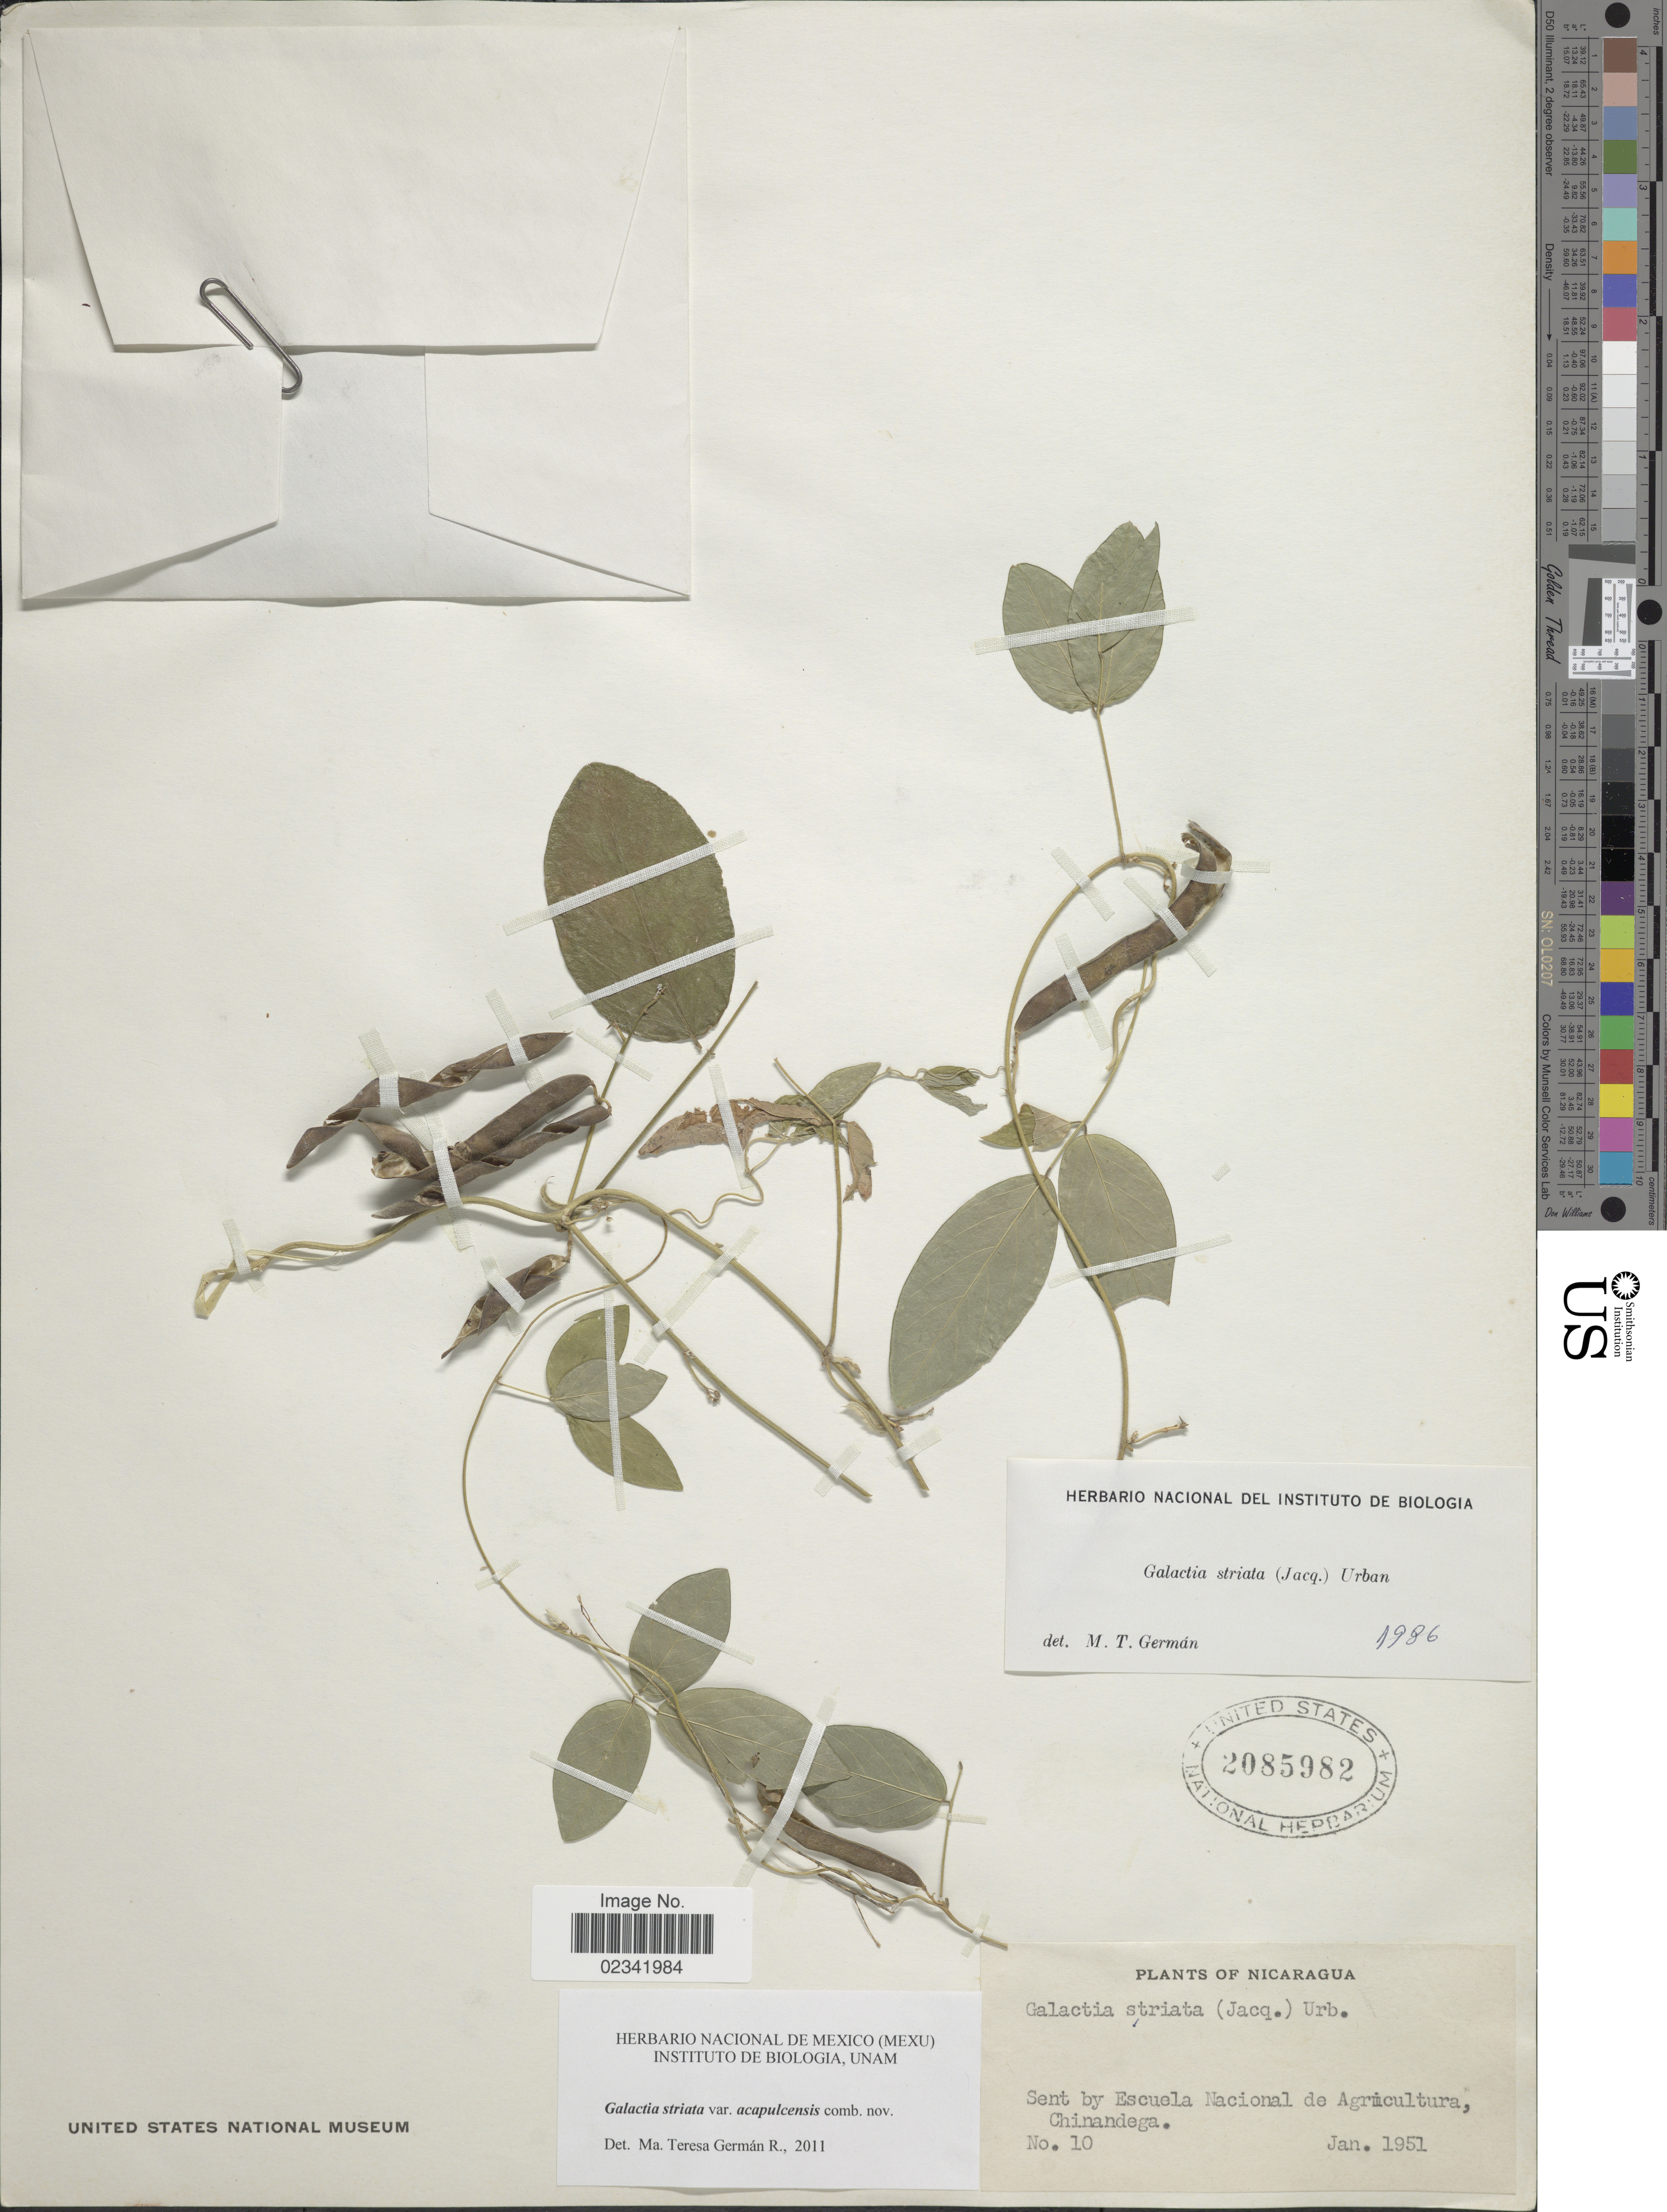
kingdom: Plantae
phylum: Tracheophyta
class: Magnoliopsida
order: Fabales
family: Fabaceae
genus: Galactia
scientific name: Galactia acapulcensis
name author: Rose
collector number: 10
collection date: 1951-01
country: Nicaragua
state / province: Chinandega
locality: Escuela Nacional de Agricultura, Chinandega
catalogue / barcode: US 2085982